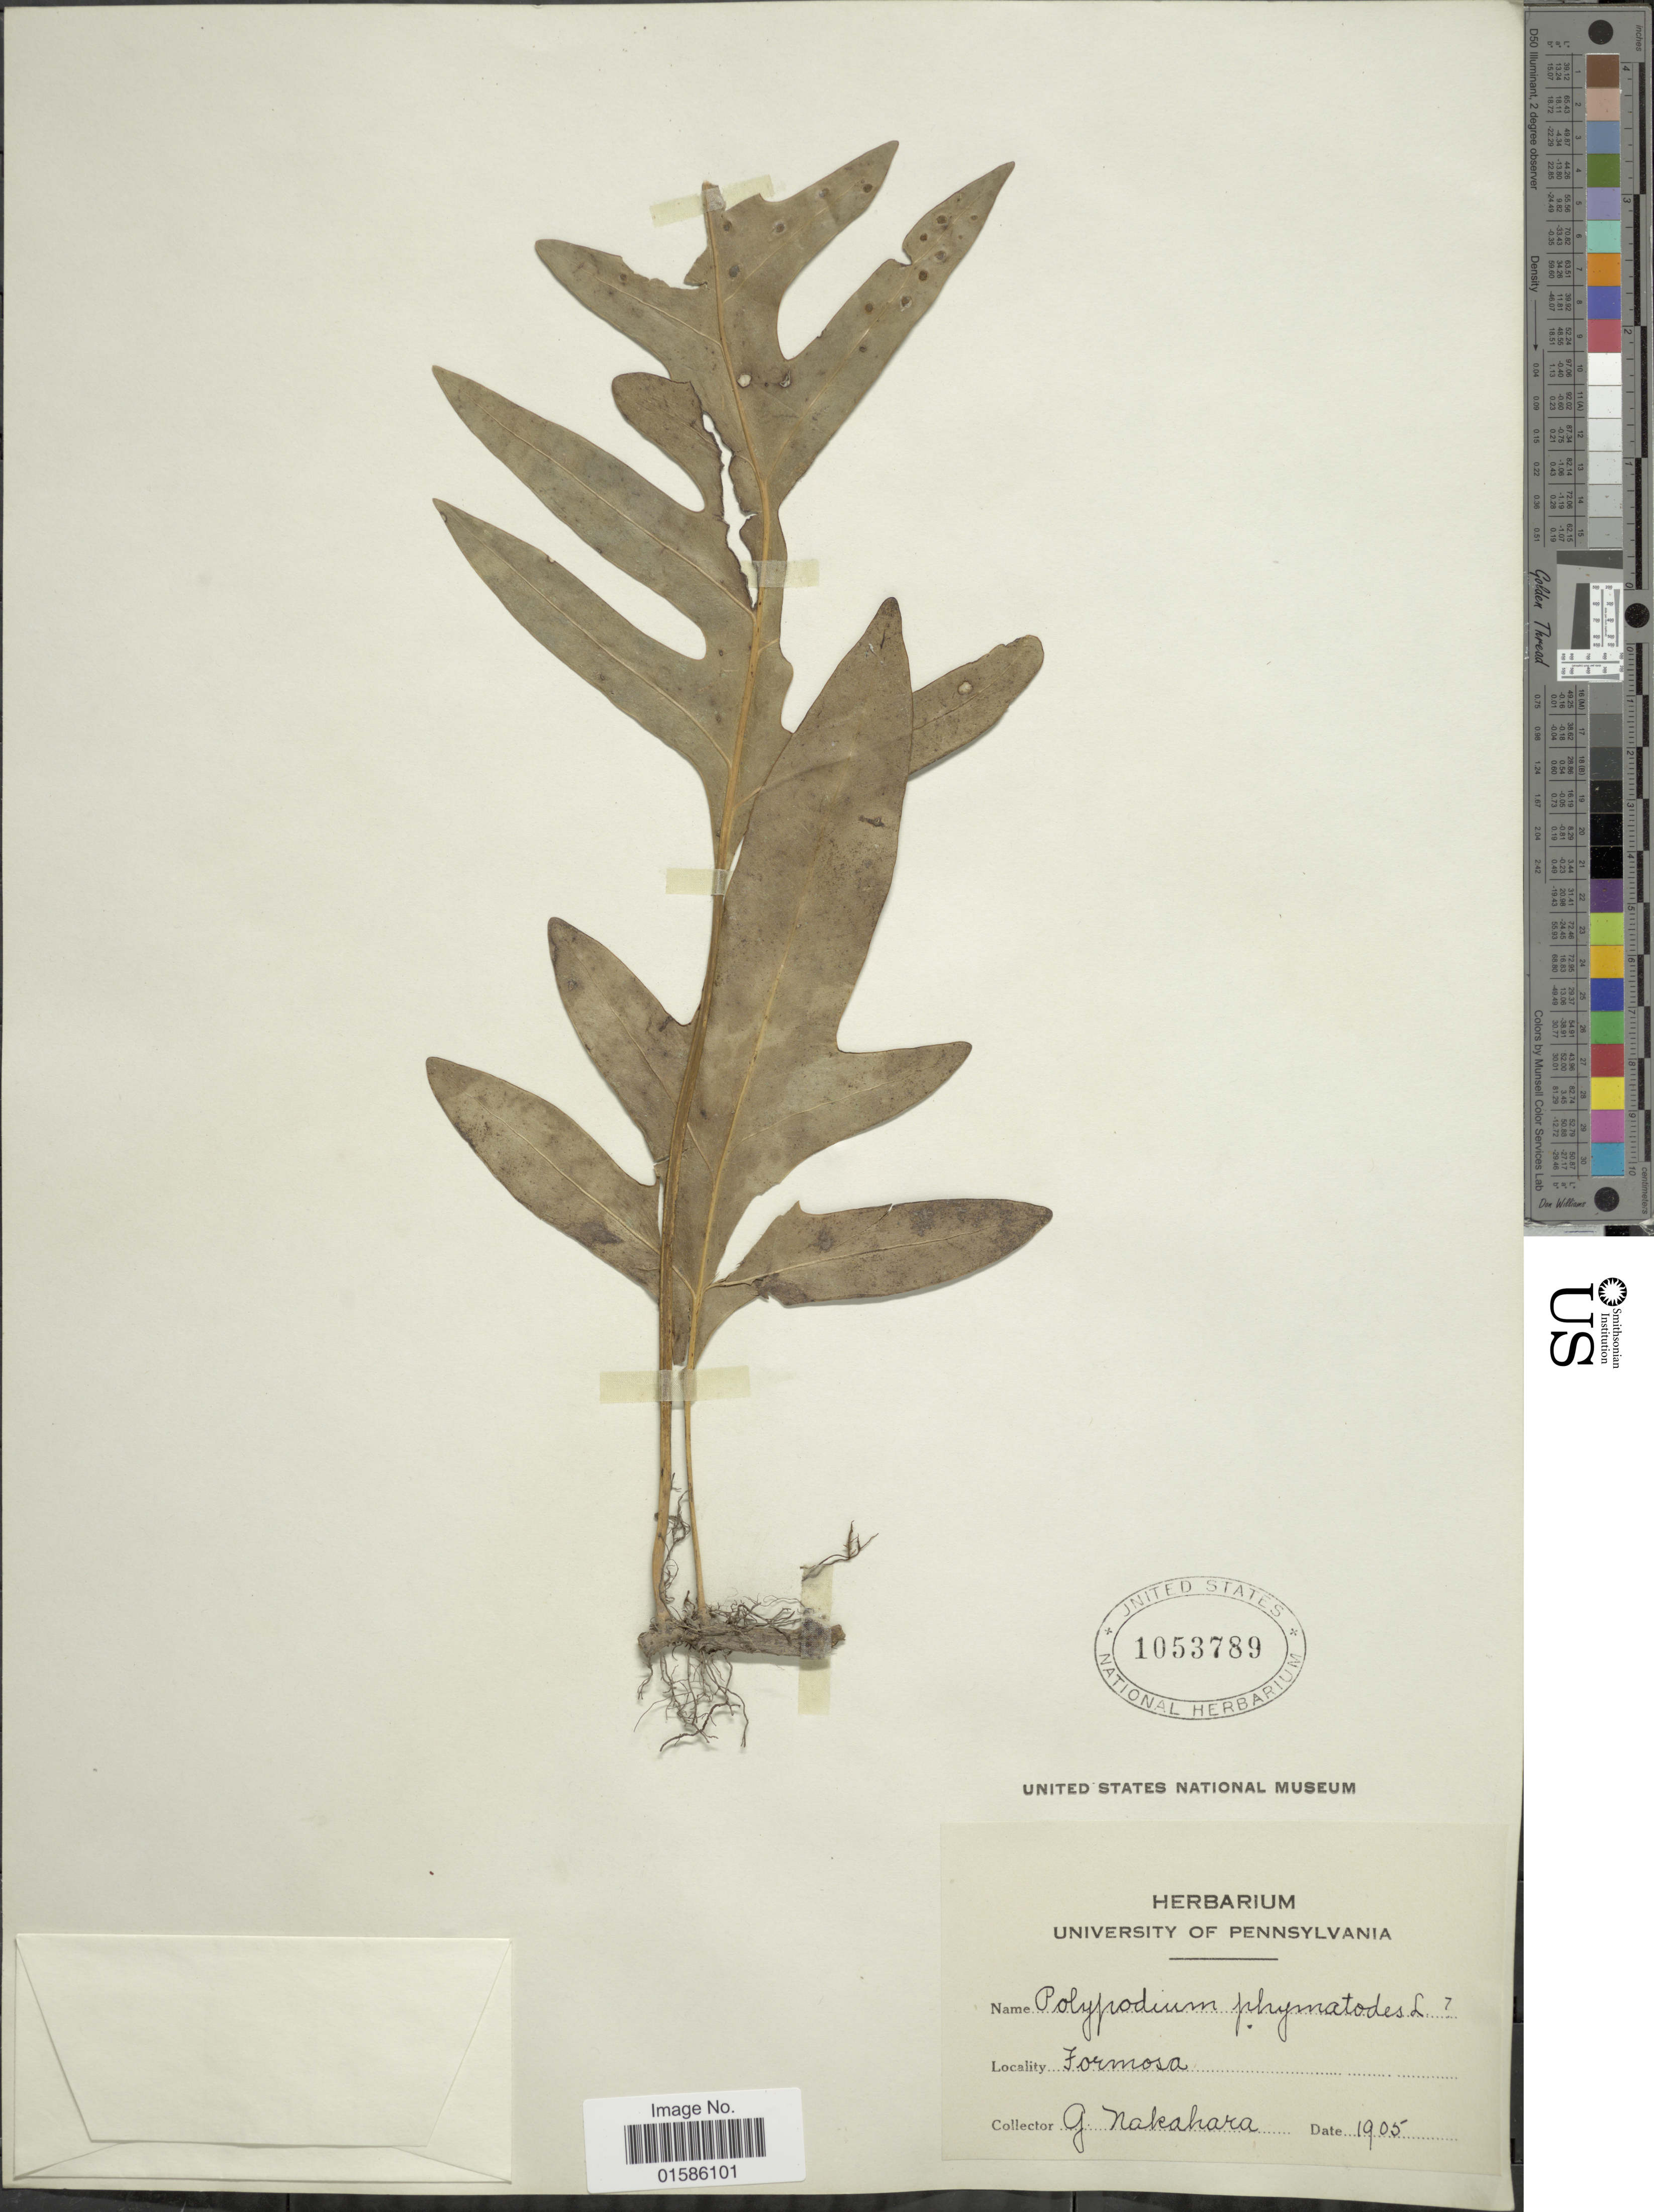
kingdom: Plantae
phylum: Tracheophyta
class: Polypodiopsida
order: Polypodiales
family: Polypodiaceae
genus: Microsorum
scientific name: Microsorum scolopendria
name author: (Burm. f.) Copel.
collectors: G. Nakahara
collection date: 1905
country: Taiwan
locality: Formosa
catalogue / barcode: US 1053789